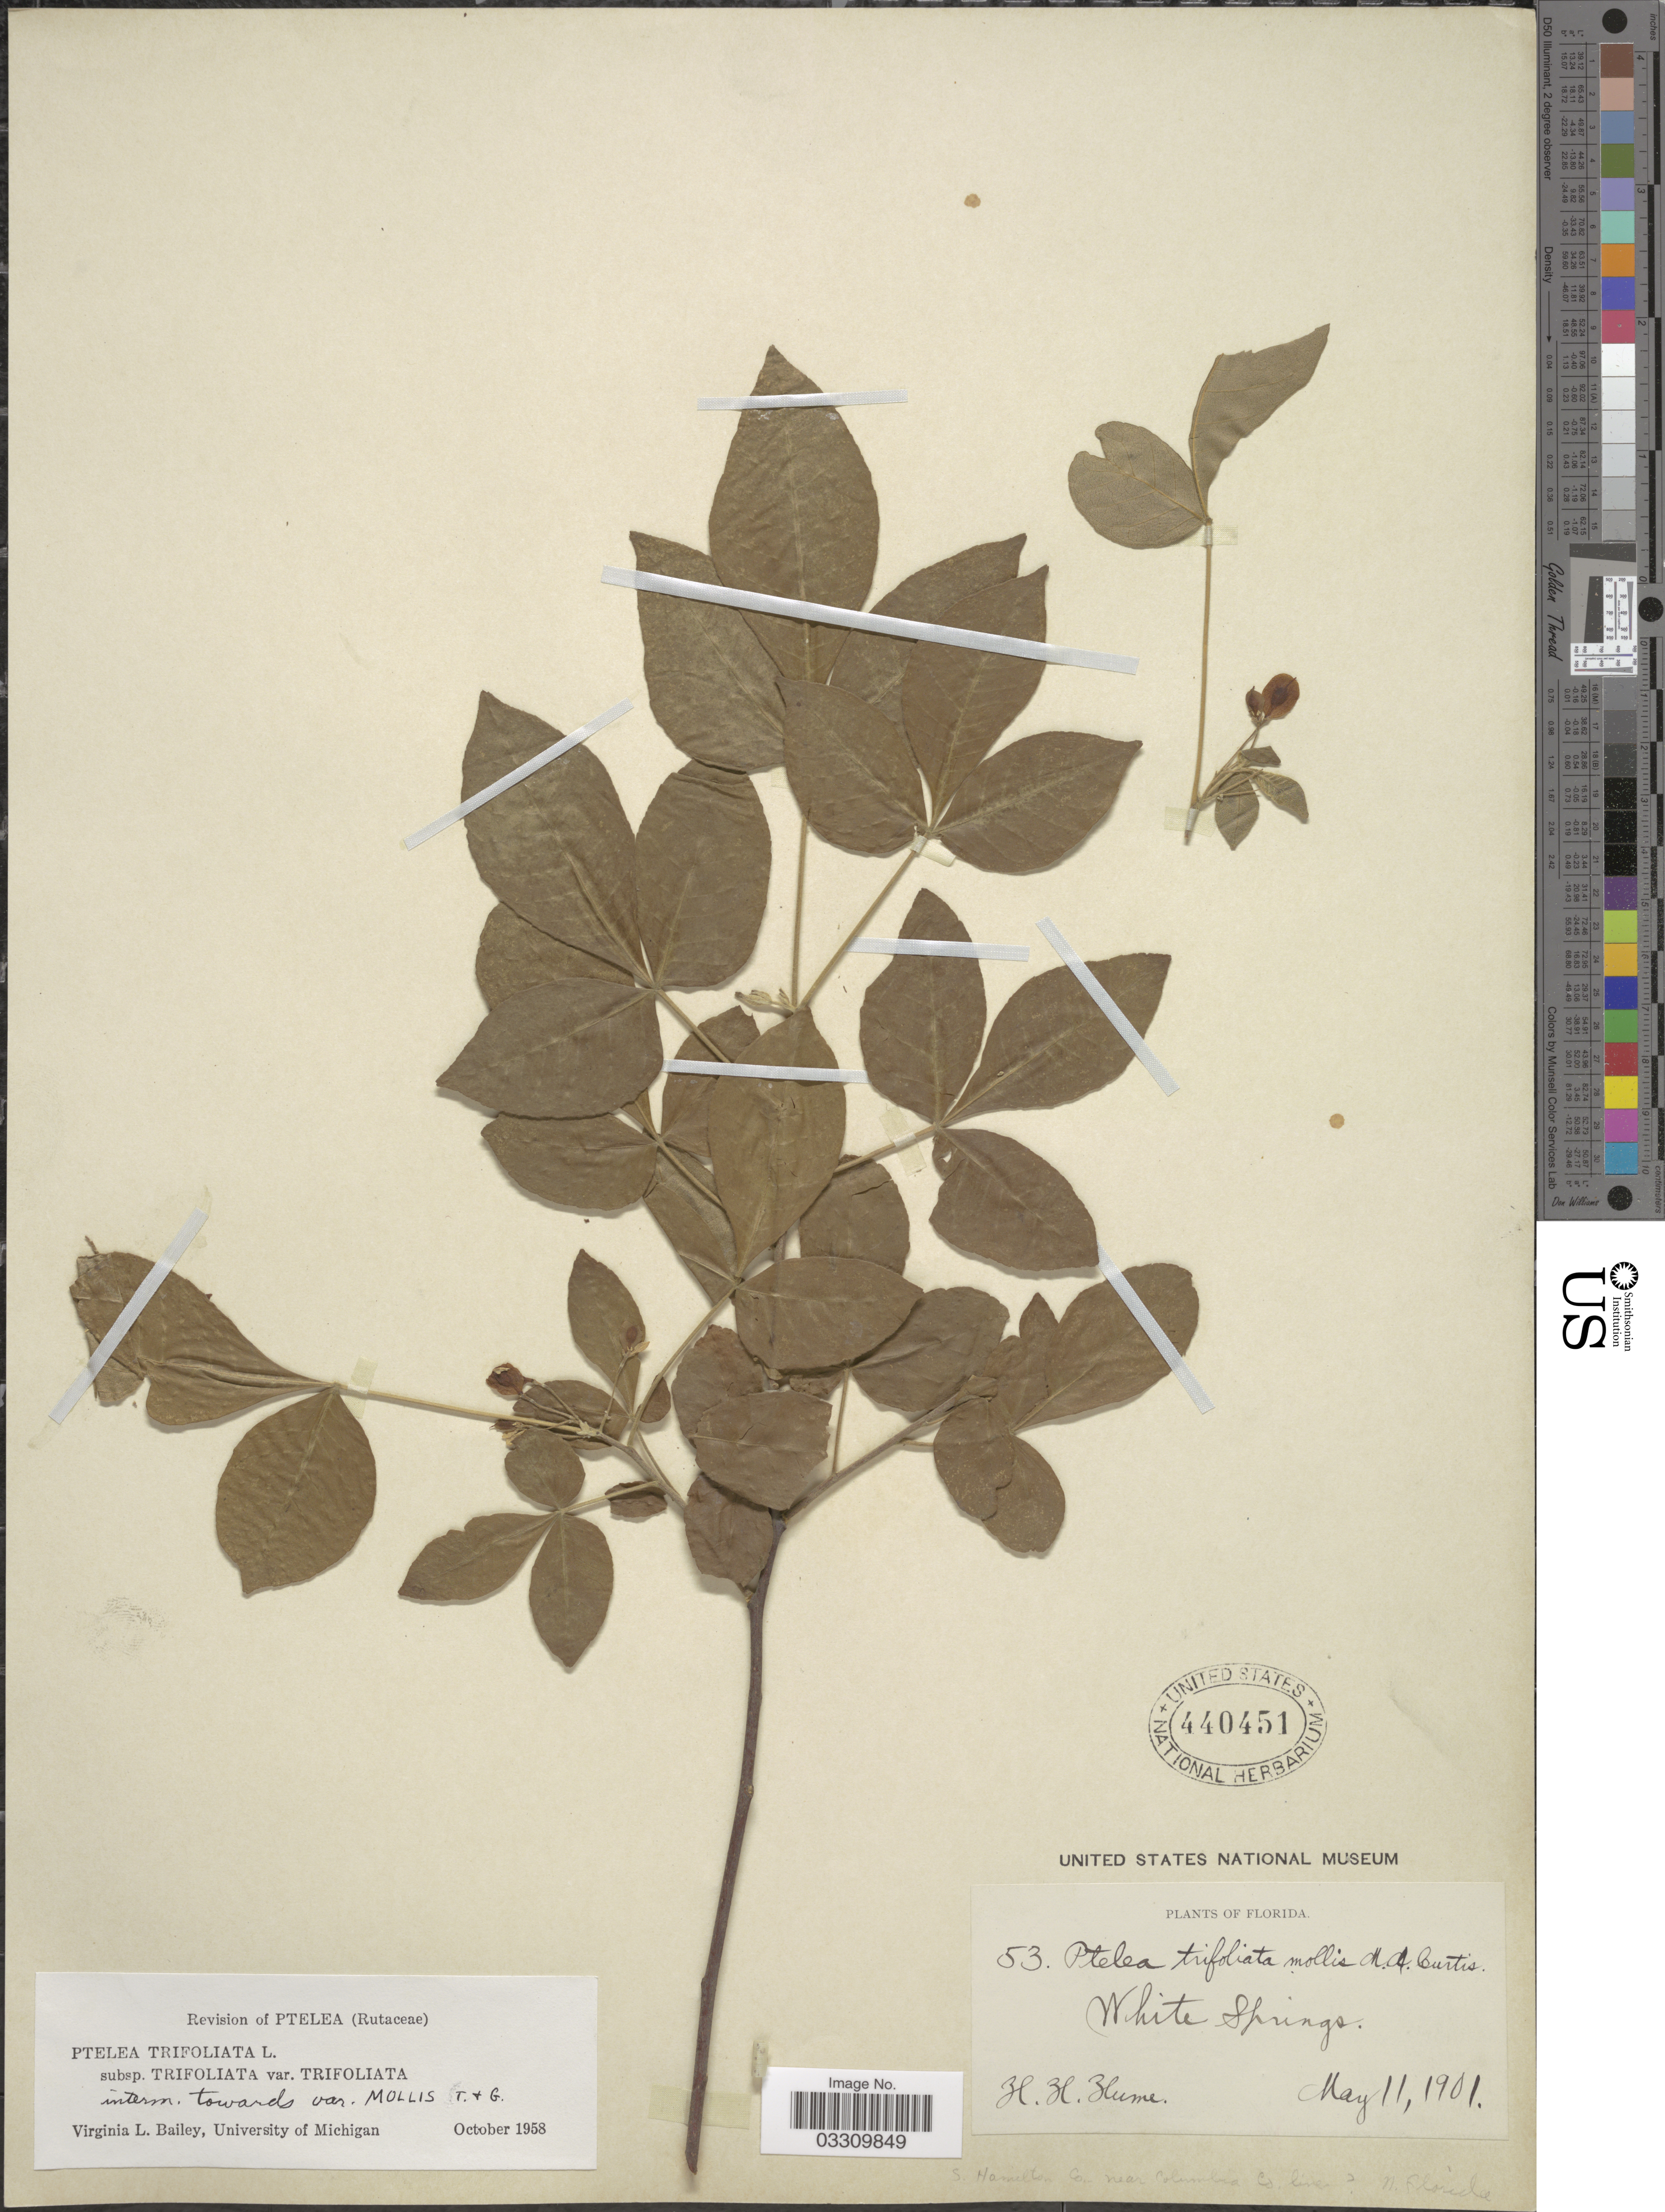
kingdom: Plantae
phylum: Tracheophyta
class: Magnoliopsida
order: Sapindales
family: Rutaceae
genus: Ptelea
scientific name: Ptelea trifoliata var. trifoliata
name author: L.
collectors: H. Hume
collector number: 53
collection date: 1901-05-11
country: United States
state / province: Florida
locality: White Springs. S. Hamilton Co. near Columbia Co. line [unsure placement]. N. Florida.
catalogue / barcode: US 440451